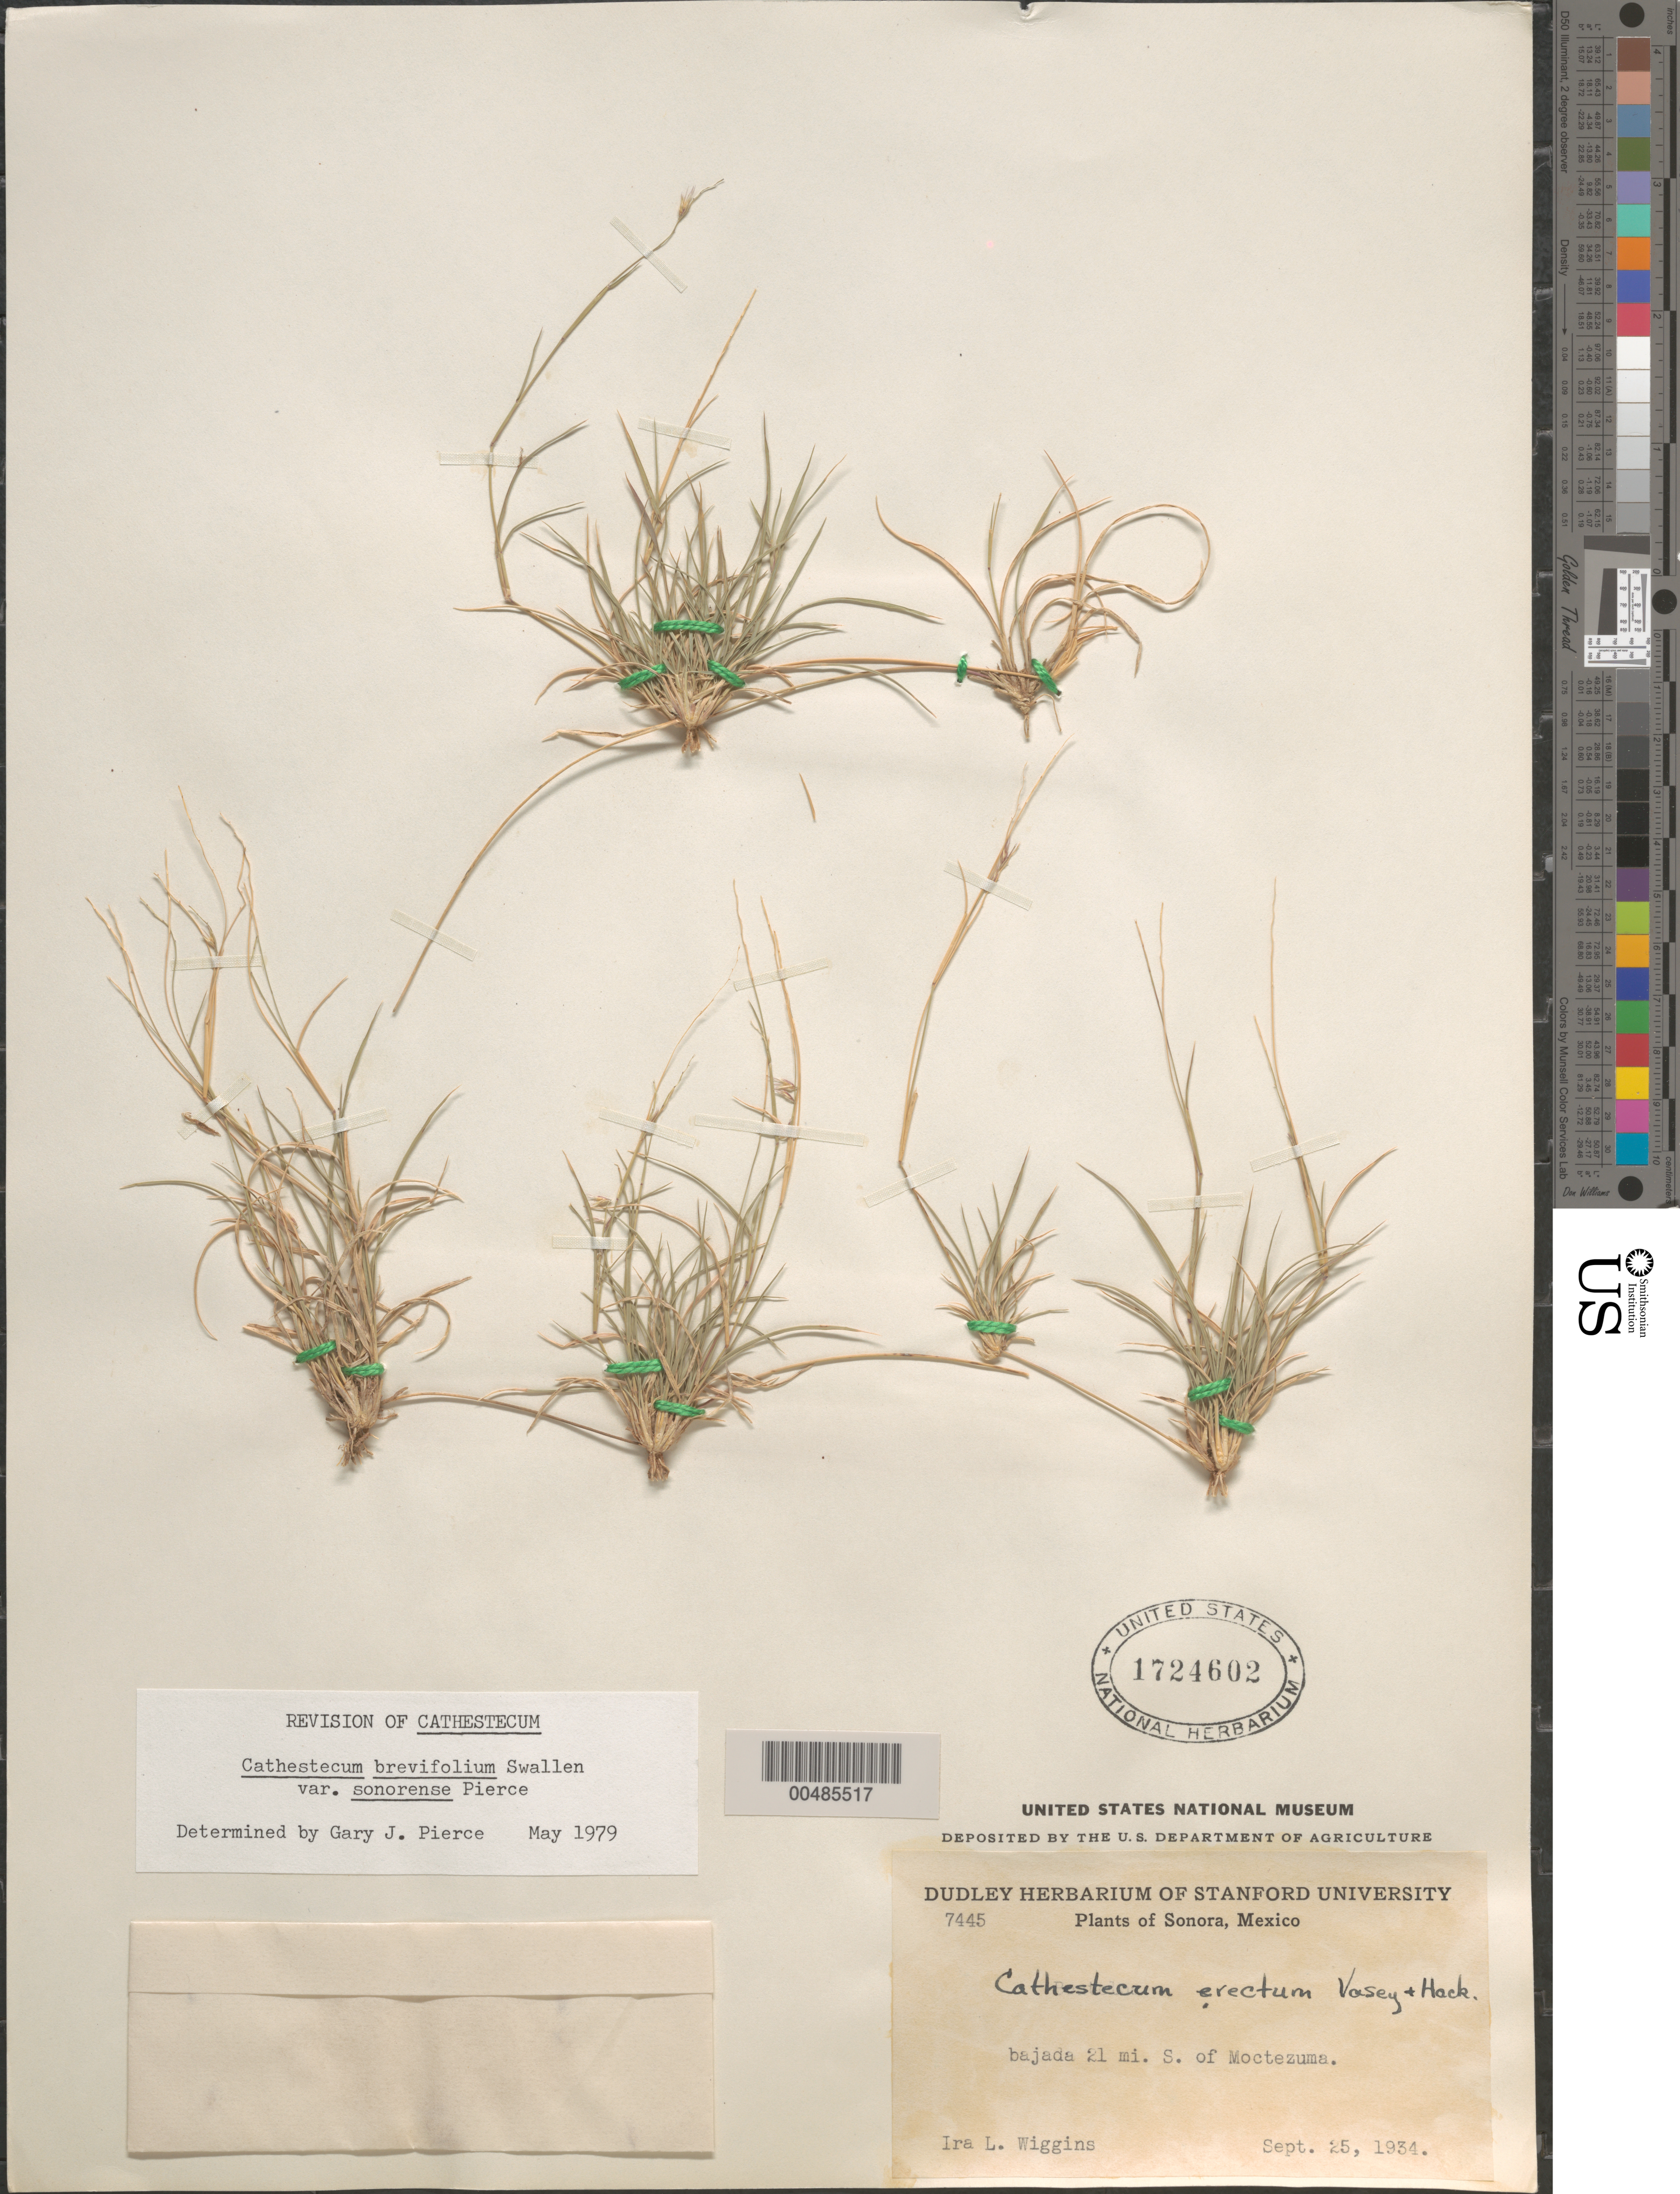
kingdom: Plantae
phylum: Tracheophyta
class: Liliopsida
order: Poales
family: Poaceae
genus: Cathestecum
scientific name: Cathestecum brevifolium var. sonorense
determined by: Pierce, G. J.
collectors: I. L. Wiggins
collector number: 7445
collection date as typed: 25 Sep 1934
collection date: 1934-09-25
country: Mexico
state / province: Sonora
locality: Bajada 21 mi S of Moctezuma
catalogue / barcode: US 1724602